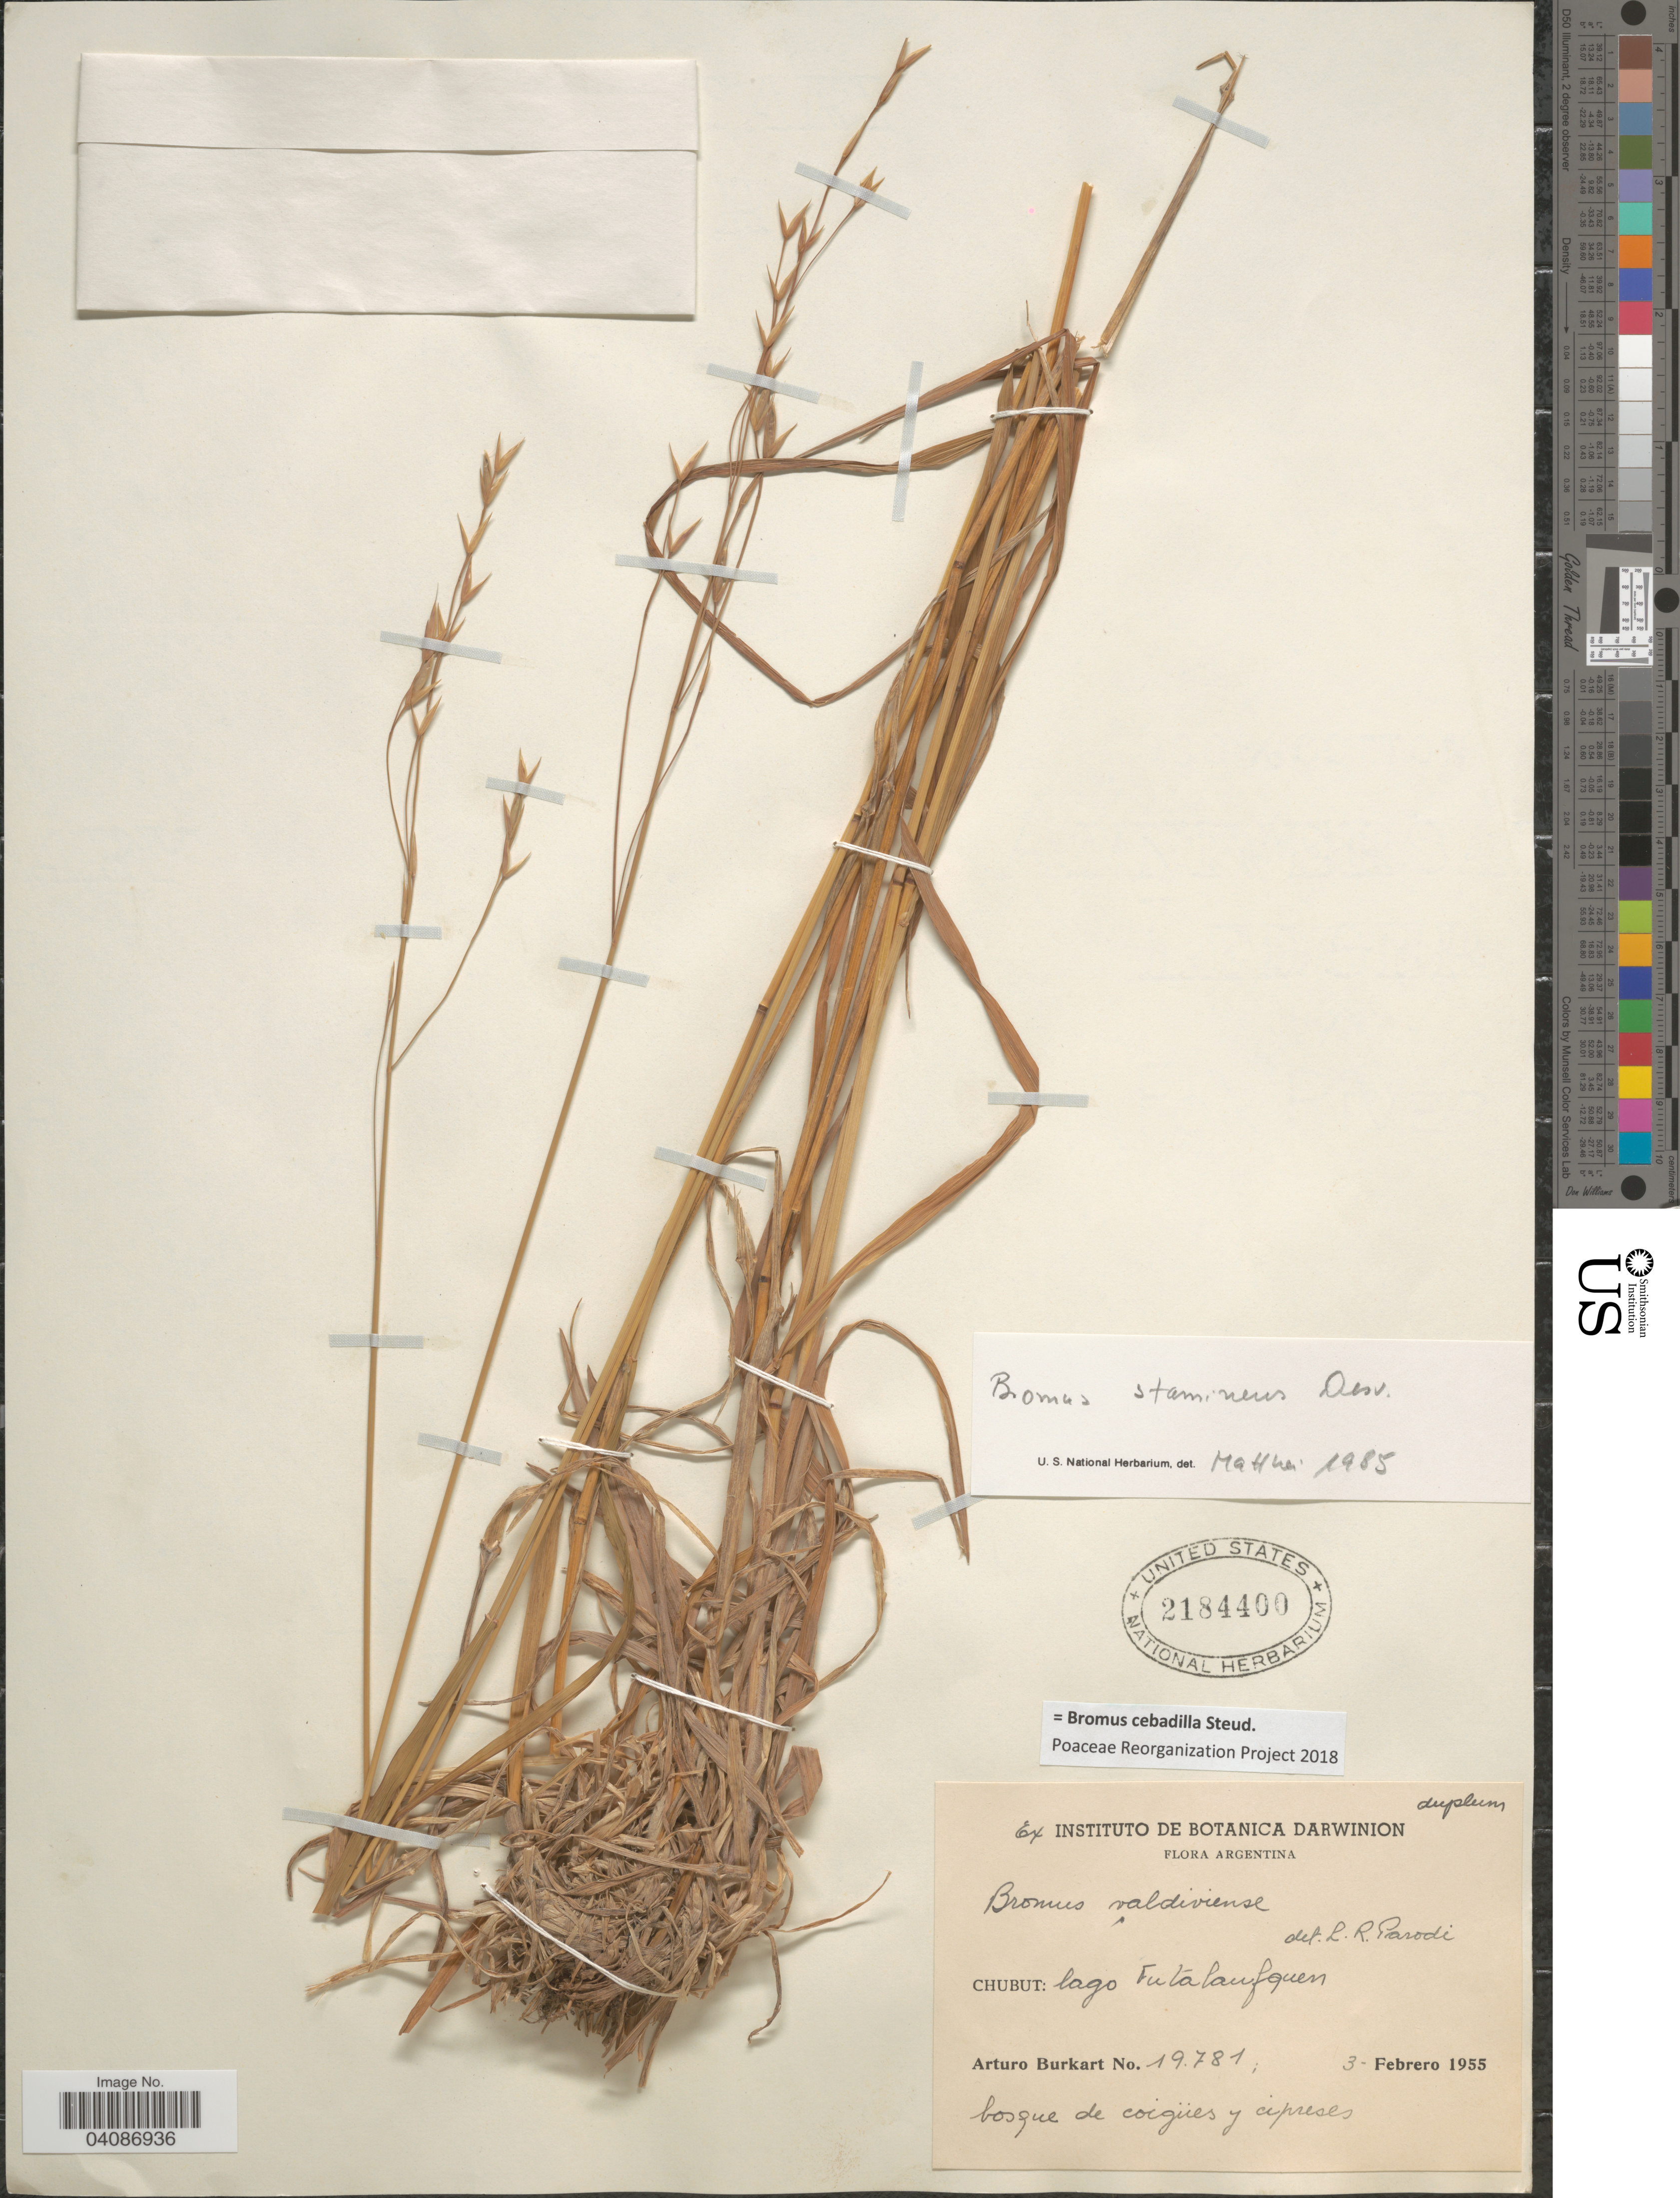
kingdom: Plantae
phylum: Tracheophyta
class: Liliopsida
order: Poales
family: Poaceae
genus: Bromus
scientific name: Bromus cebadilla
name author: Steud.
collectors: A. E. Burkart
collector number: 19781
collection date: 1955-02-03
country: Argentina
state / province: Chubut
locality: Lago Futalaufquen.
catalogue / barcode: US 2184400